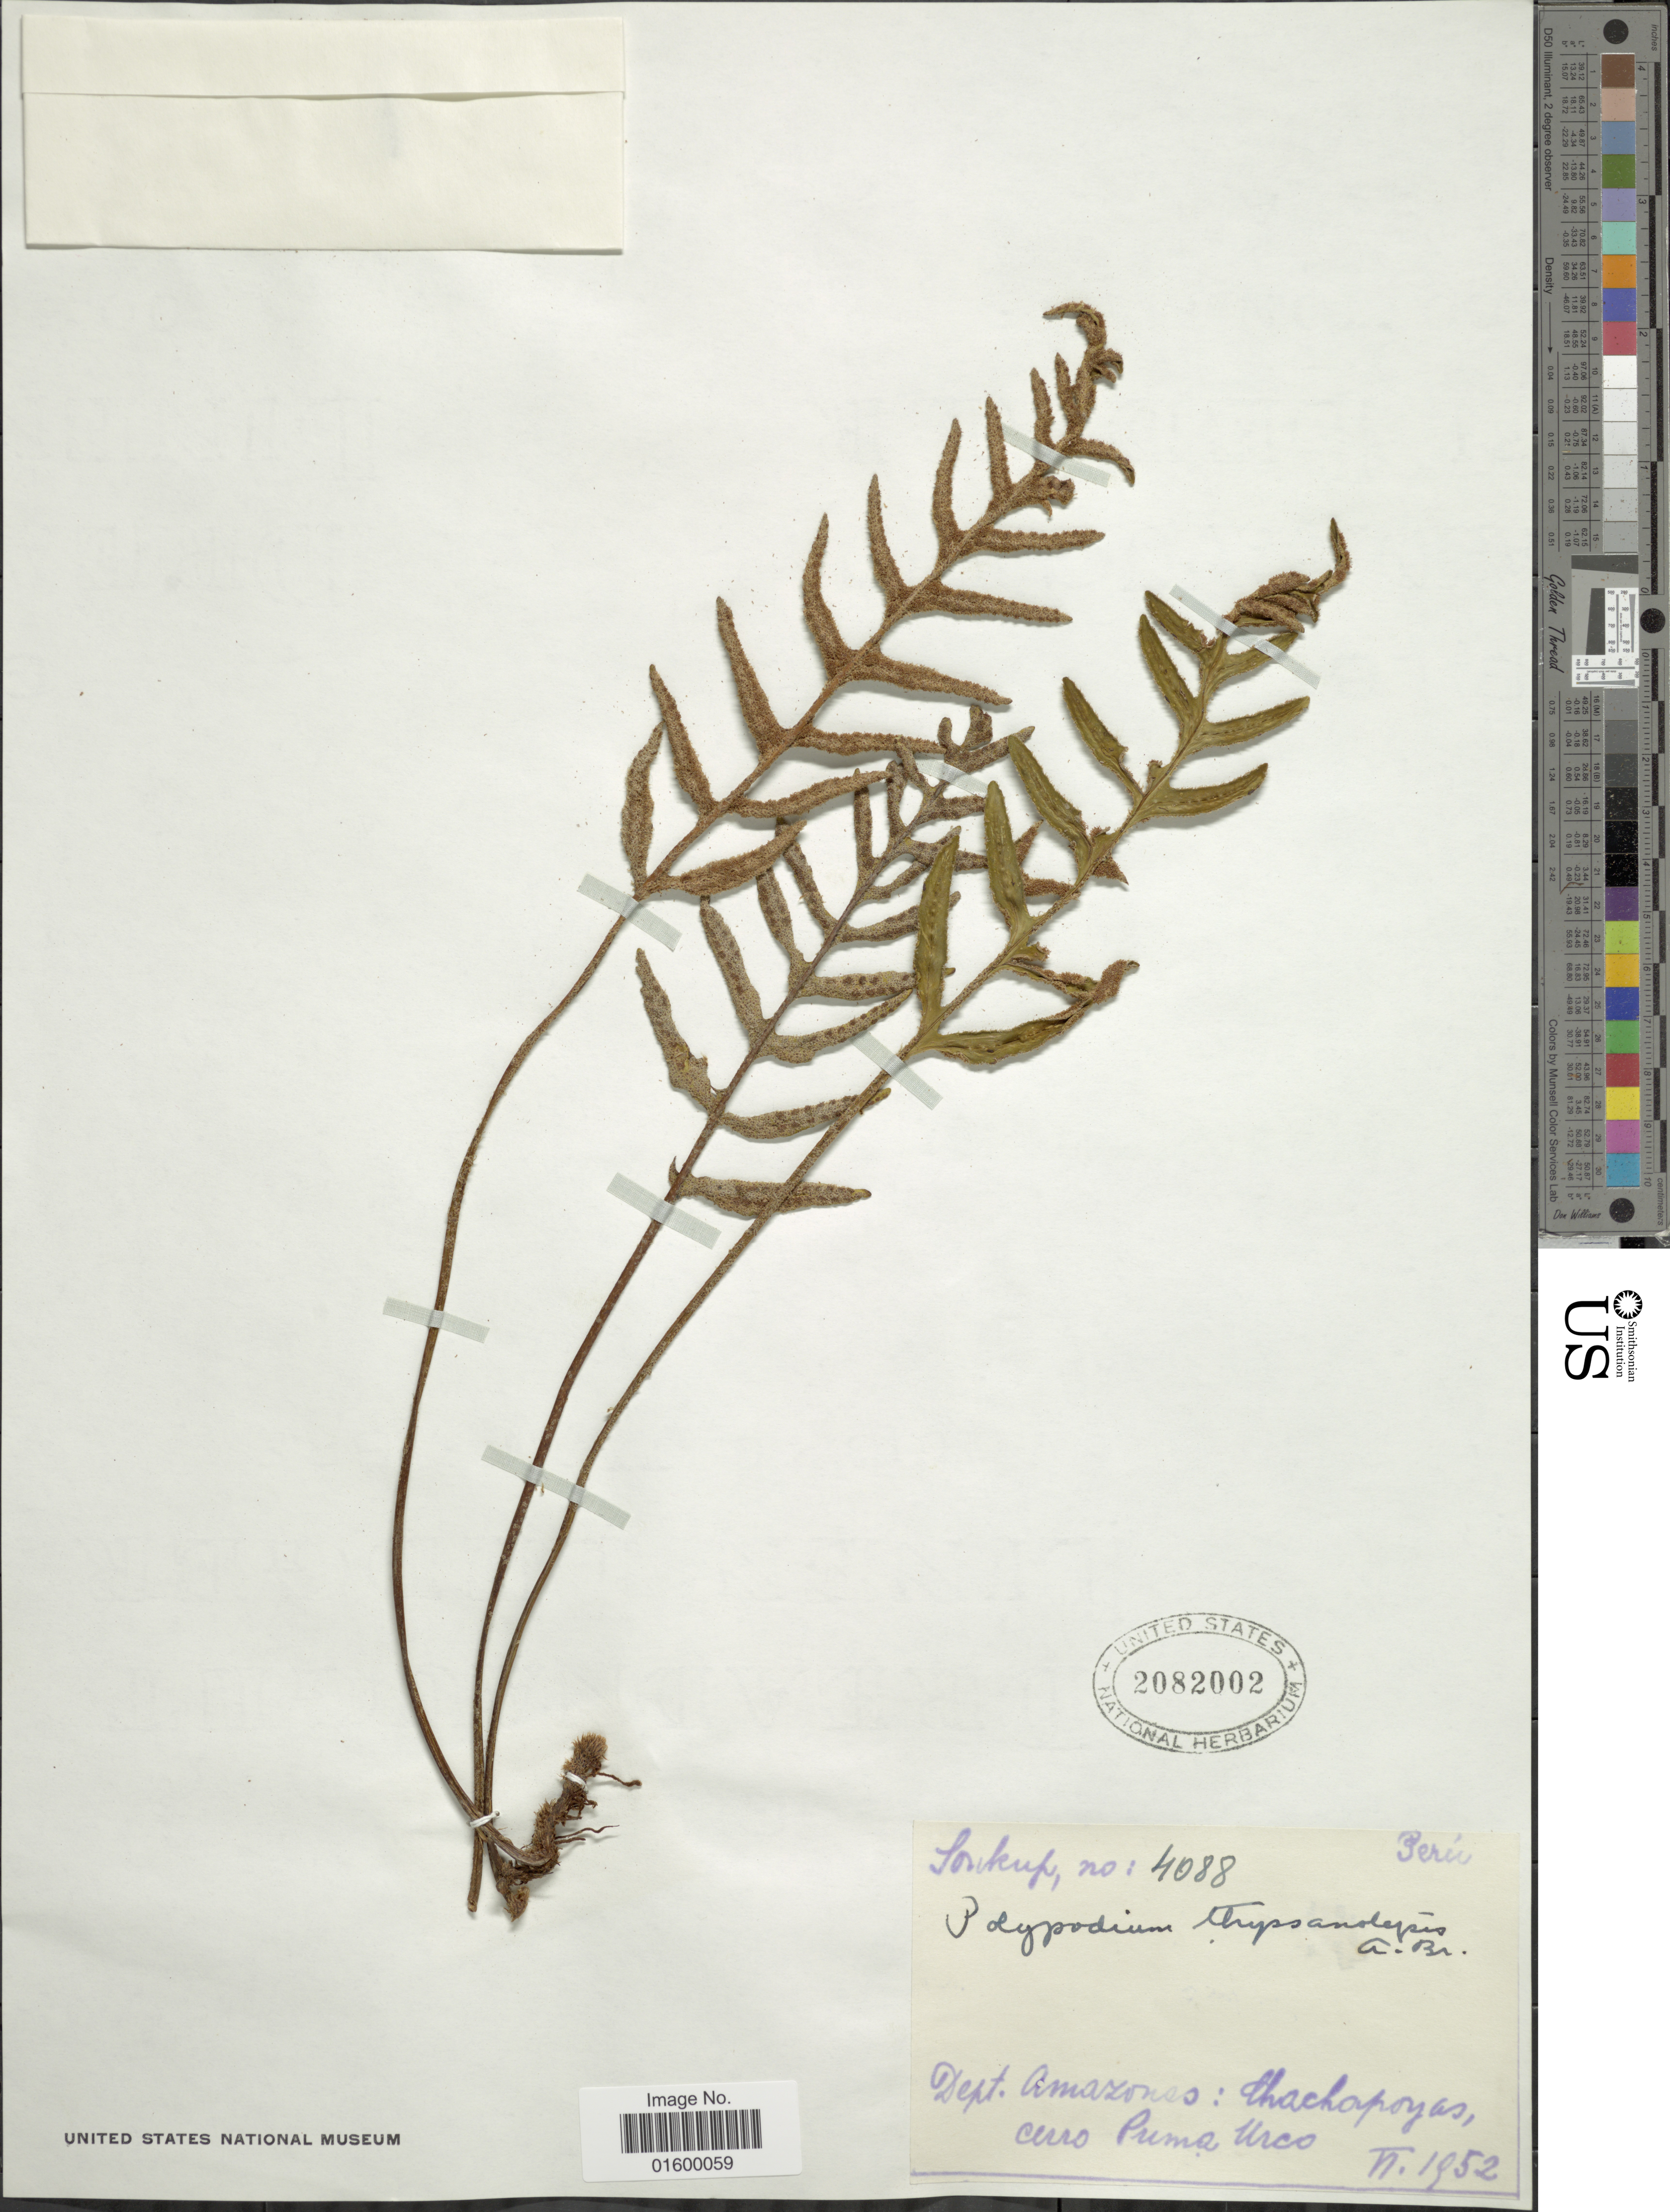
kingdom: Plantae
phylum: Tracheophyta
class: Polypodiopsida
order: Polypodiales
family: Polypodiaceae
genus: Pleopeltis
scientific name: Pleopeltis thyssanolepis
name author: (A. Braun ex Klotzsch) E.G. Andrews & Windham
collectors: -- Soukup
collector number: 4088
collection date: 1952-06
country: Peru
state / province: Amazonas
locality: Dept. Amazonas, Chachapoyas, cerro Puma Urco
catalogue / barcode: US 2082002